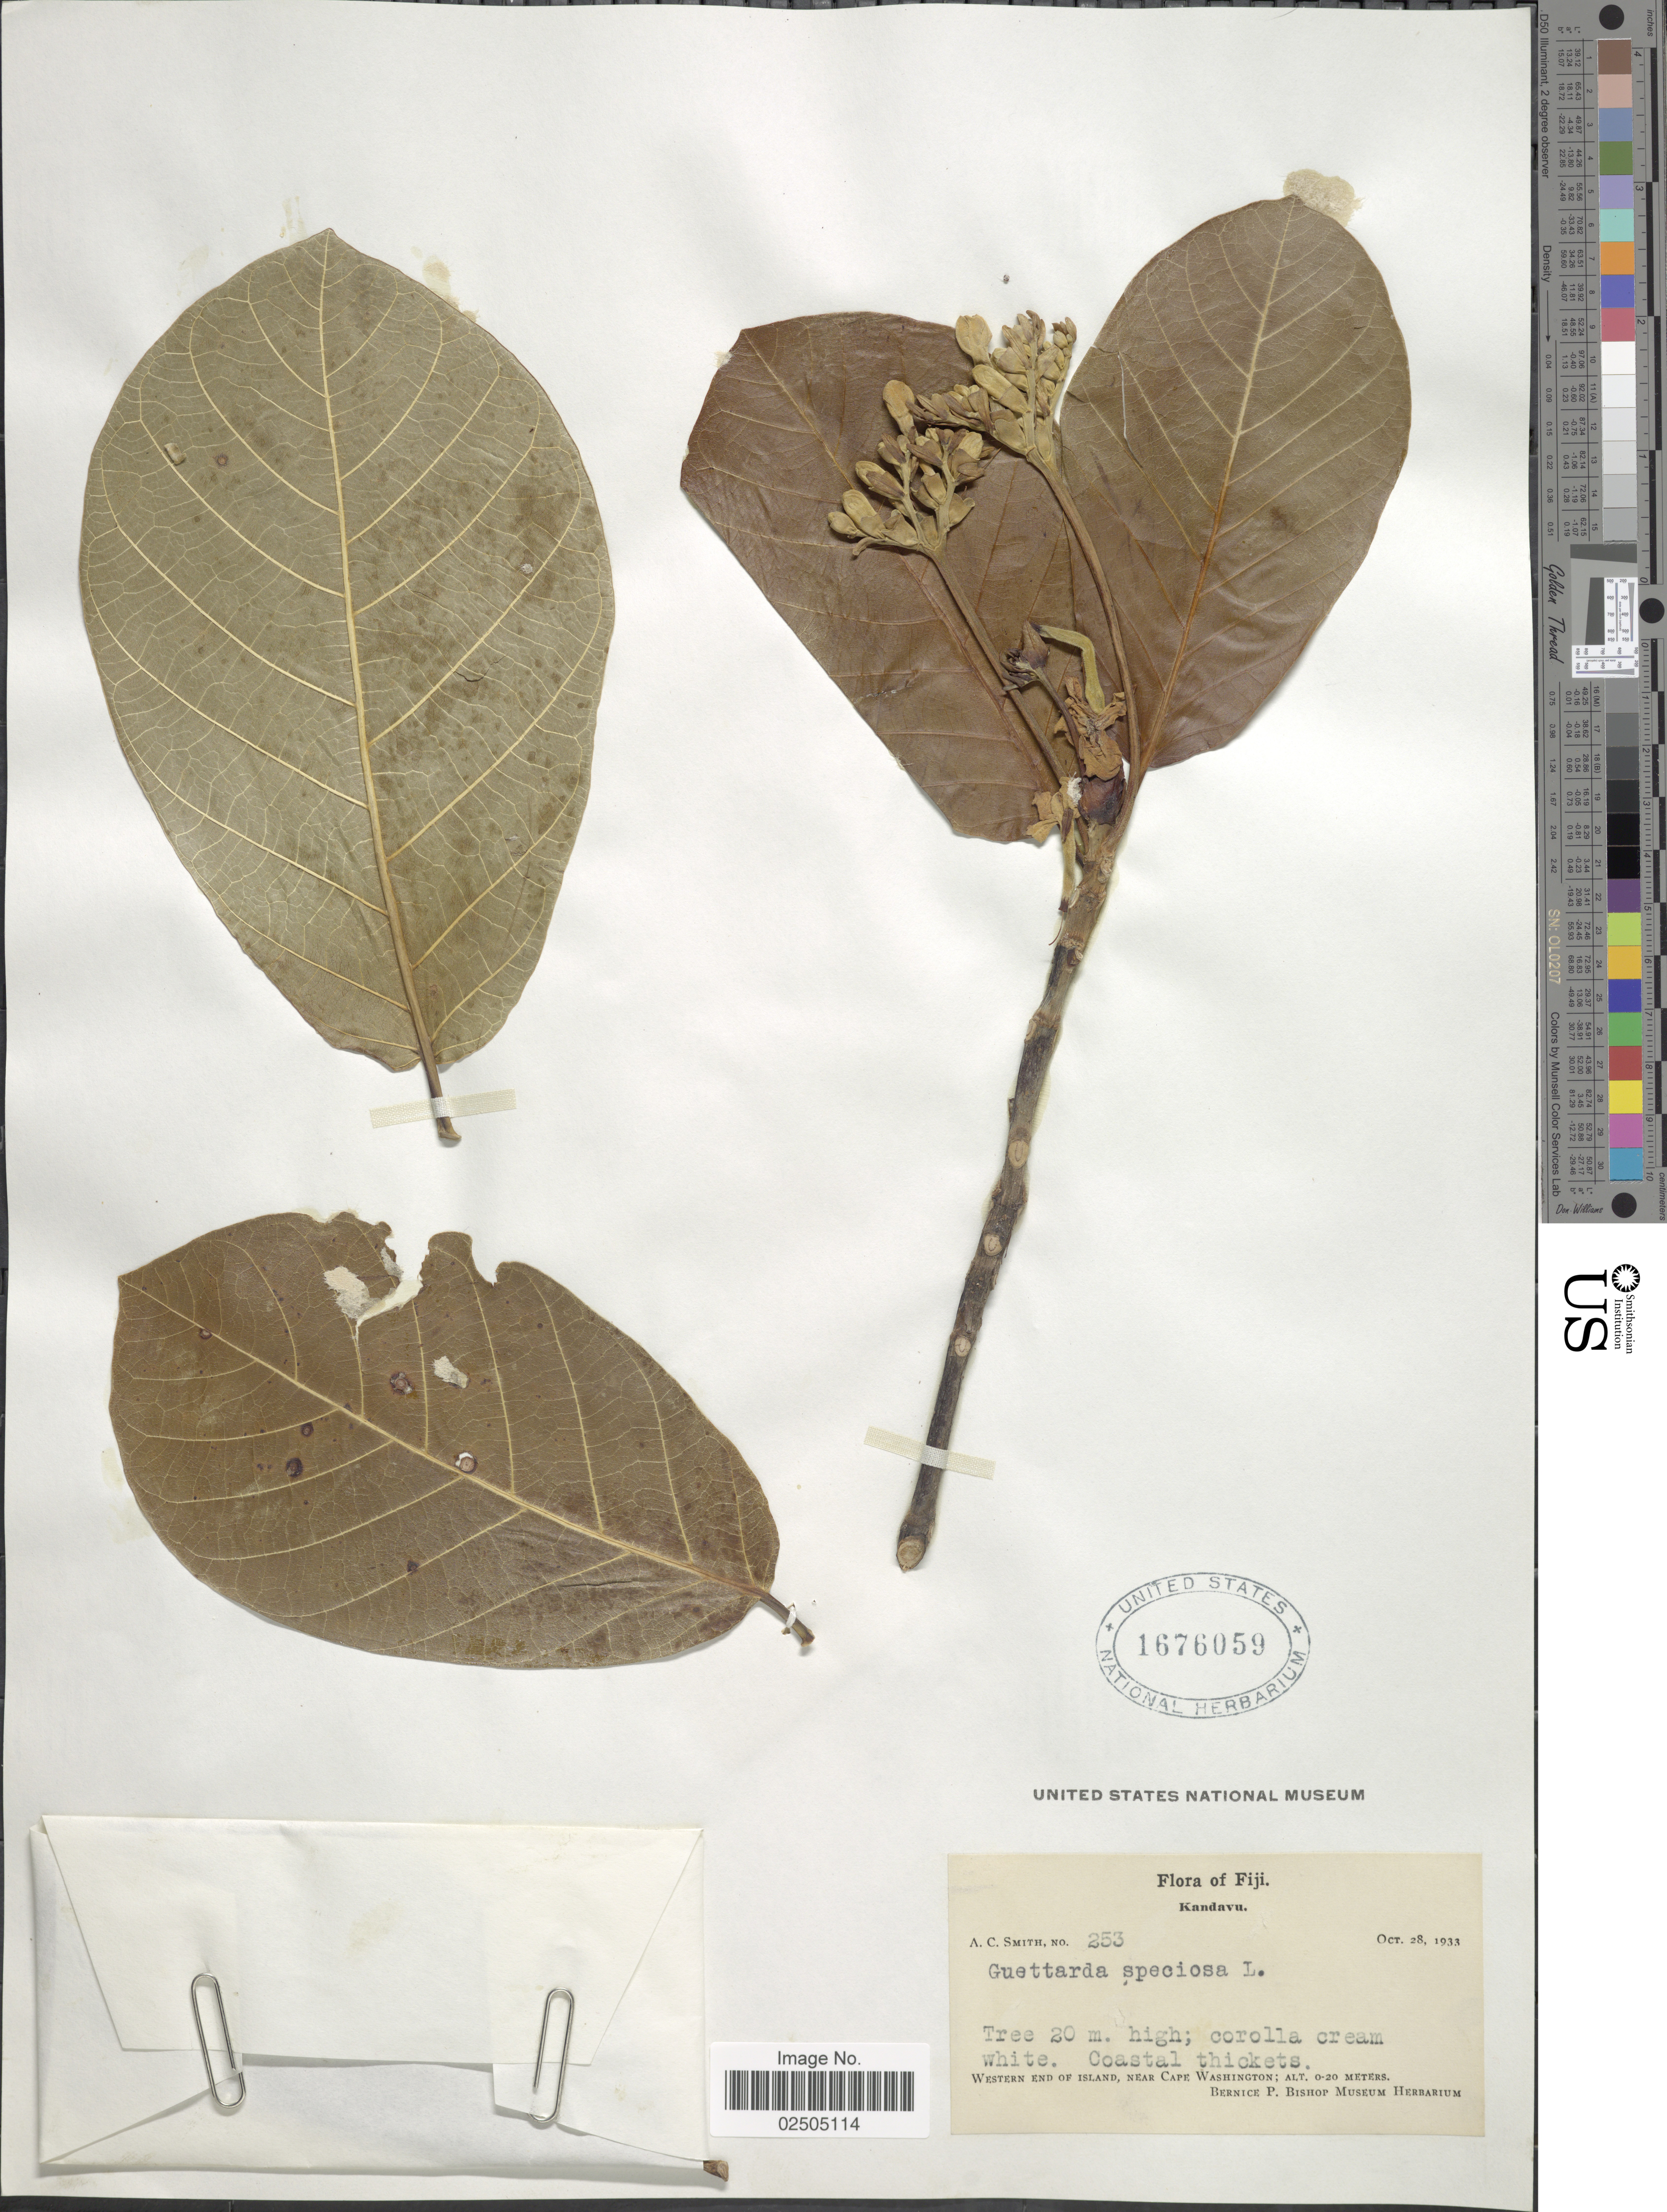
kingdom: Plantae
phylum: Tracheophyta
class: Magnoliopsida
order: Gentianales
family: Rubiaceae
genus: Guettarda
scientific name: Guettarda speciosa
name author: L.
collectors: A. C. Smith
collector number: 253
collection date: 1933-10-28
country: Fiji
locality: Kandavu, Western end of Island, near Cape Washington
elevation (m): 0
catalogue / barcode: US 1676059